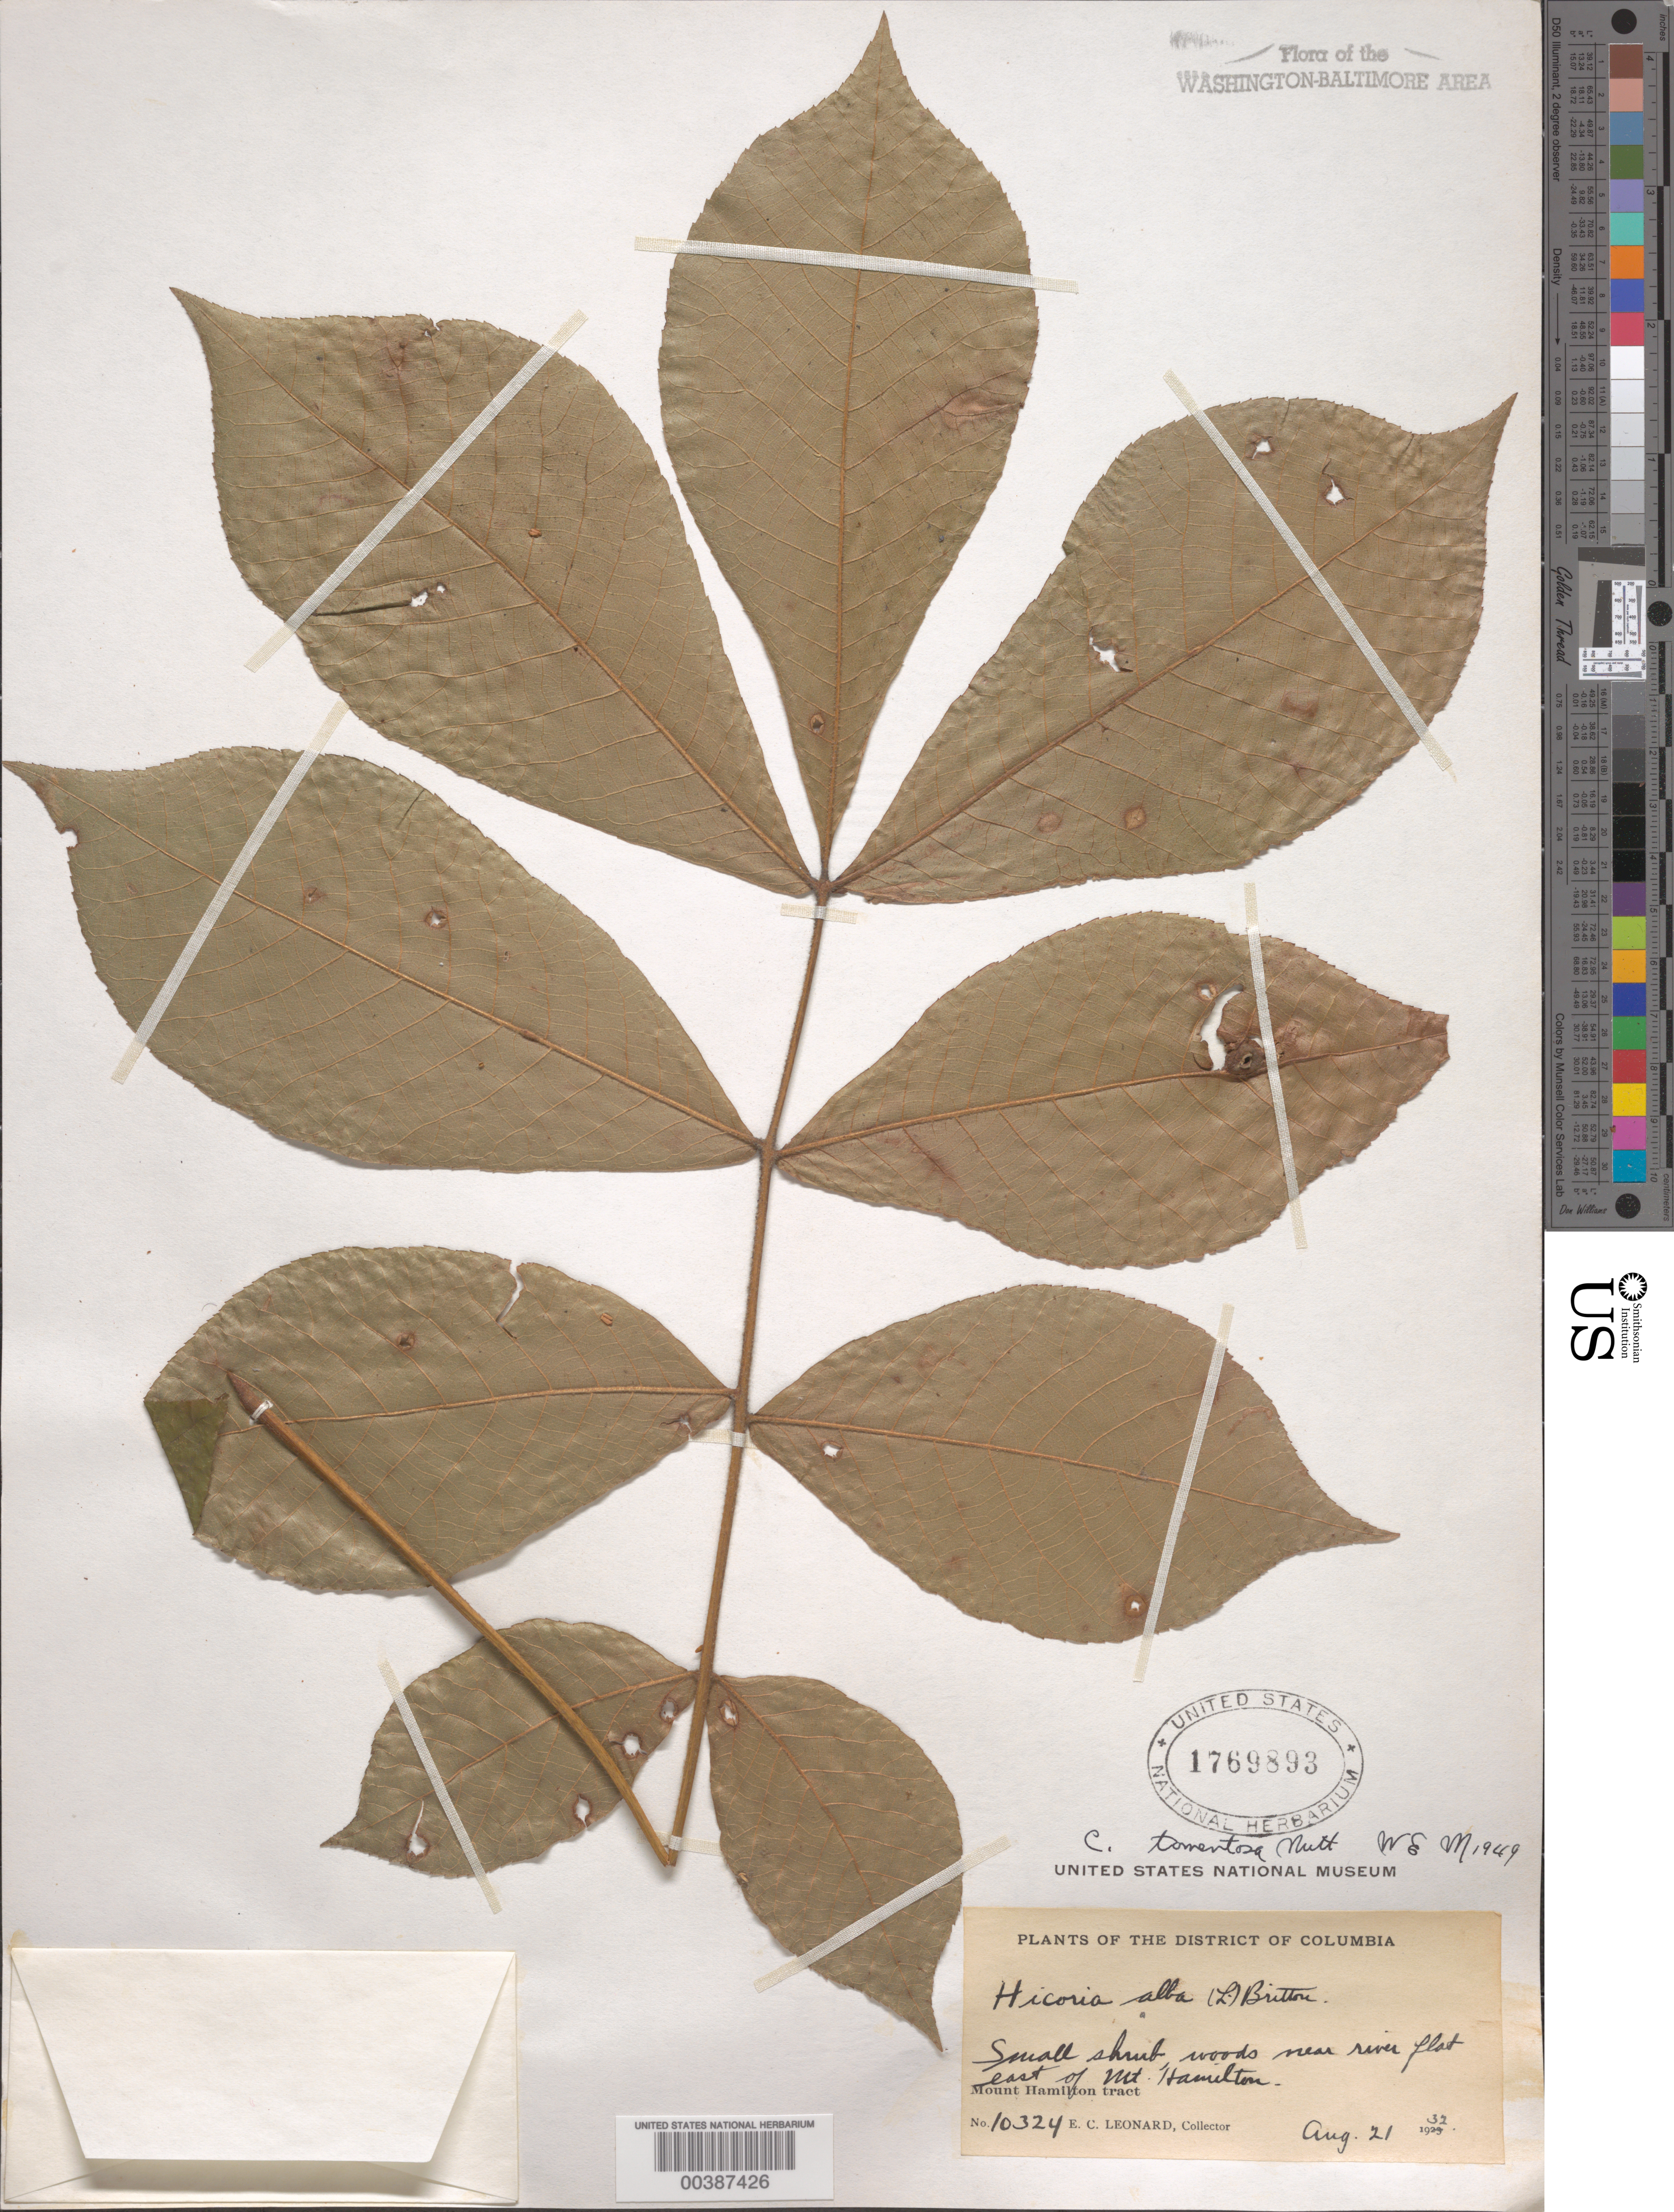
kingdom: Plantae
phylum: Tracheophyta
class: Magnoliopsida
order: Fagales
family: Juglandaceae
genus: Carya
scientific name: Carya tomentosa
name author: (Lam.) Nutt.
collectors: E. C. Leonard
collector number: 10324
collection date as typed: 21 Aug 1932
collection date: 1932-08-21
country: United States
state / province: District of Columbia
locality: East of Mount Hamilton, River Flat vicinity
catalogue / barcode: US 1769893